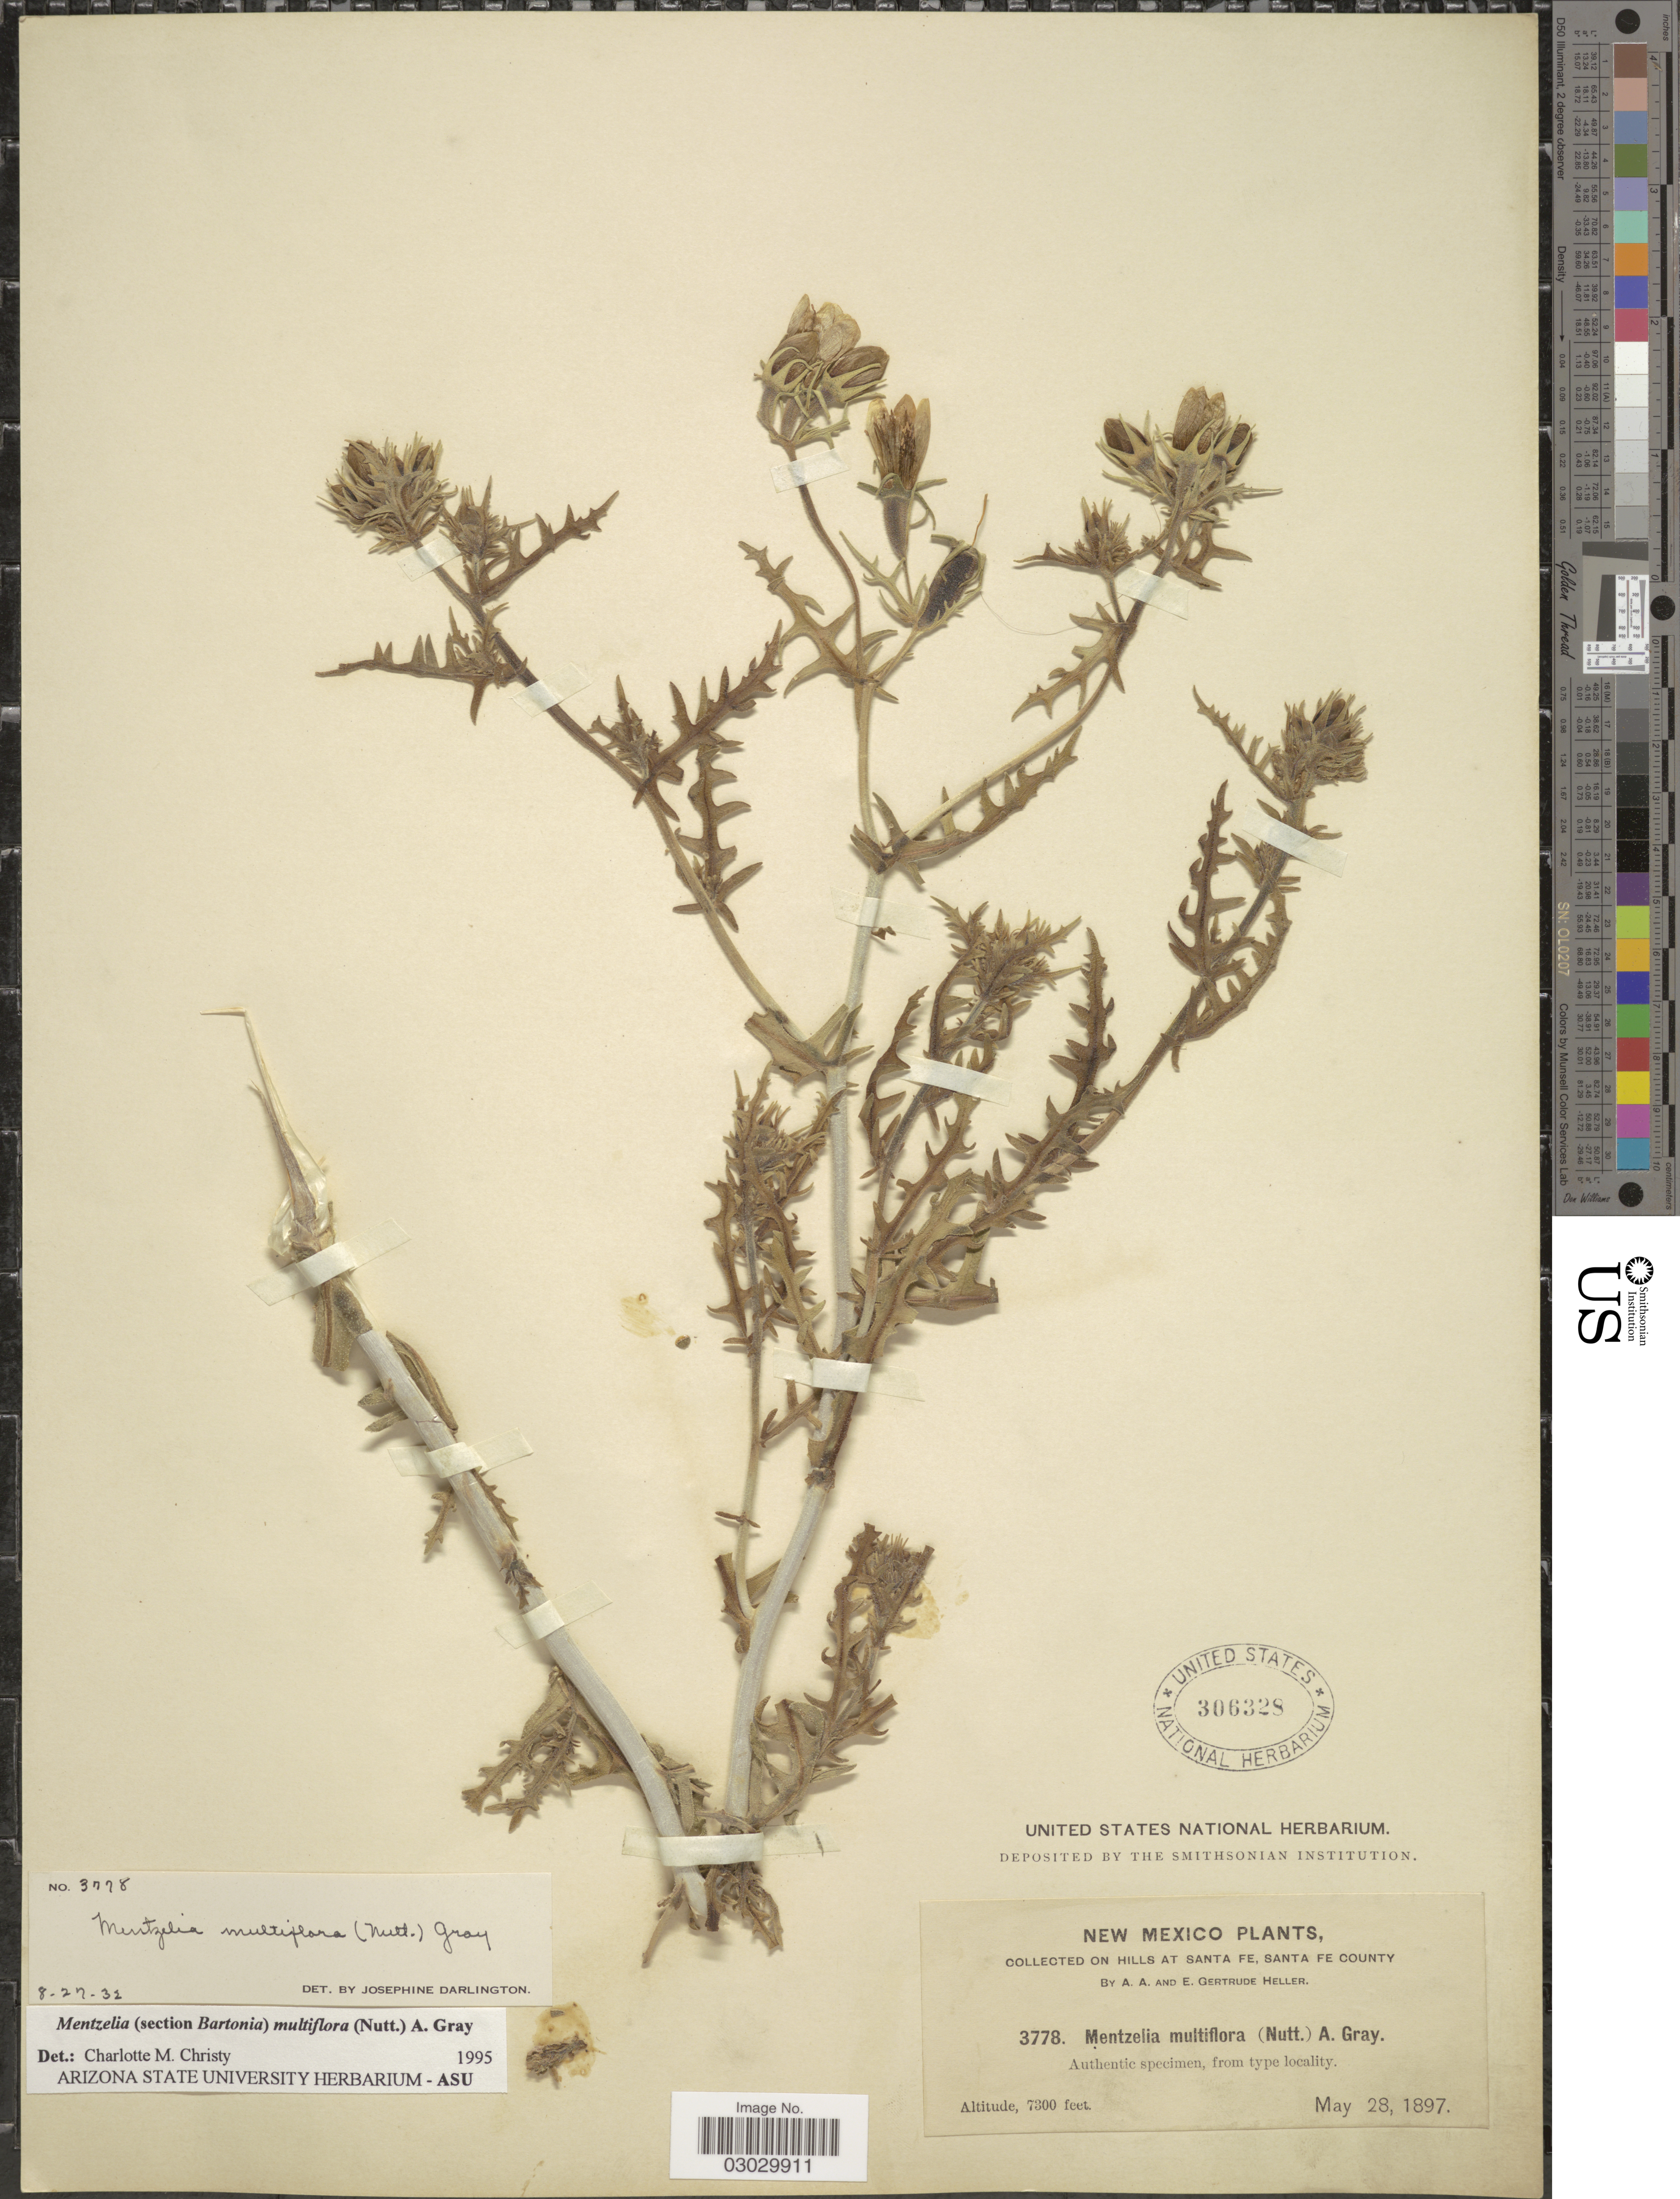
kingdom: Plantae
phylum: Tracheophyta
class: Magnoliopsida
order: Cornales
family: Loasaceae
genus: Mentzelia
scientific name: Mentzelia multiflora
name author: (Nutt.) A. Gray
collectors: A. A. Heller & E. G. Heller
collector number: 3778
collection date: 1897-05-28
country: United States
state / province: New Mexico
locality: Collected on hills at Santa Fe, Santa Fe County.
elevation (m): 2225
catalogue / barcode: US 306328